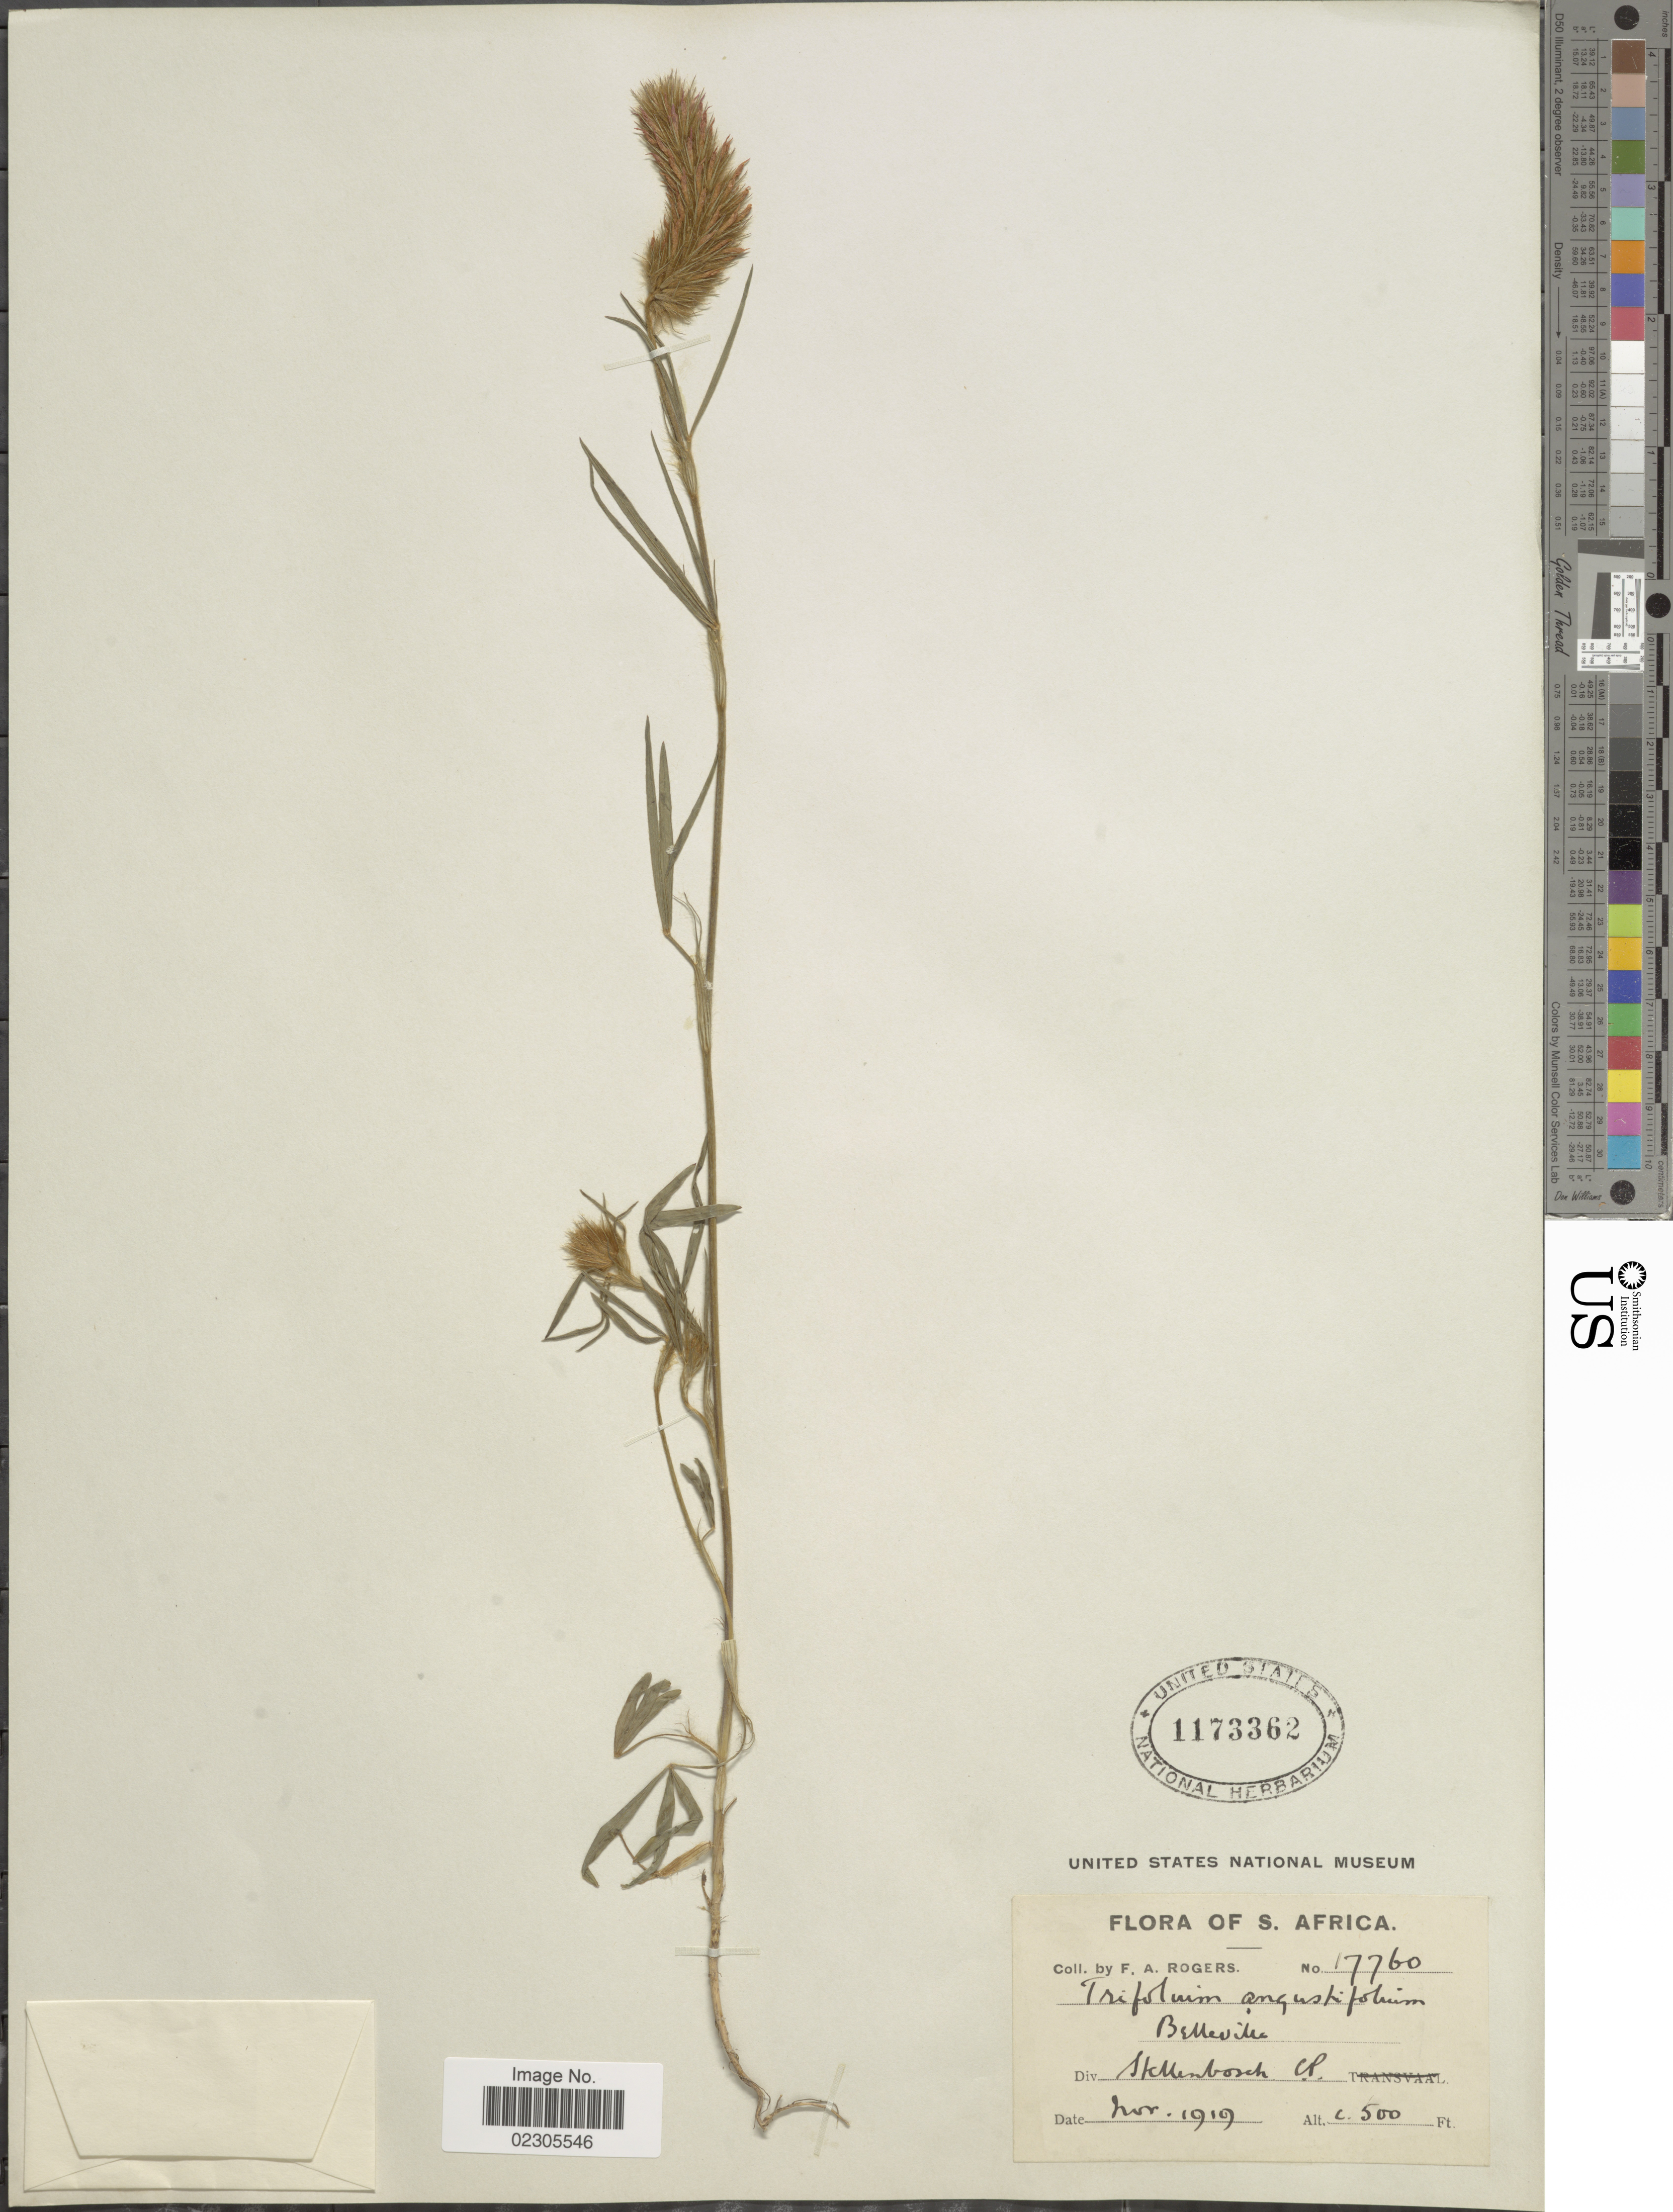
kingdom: Plantae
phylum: Tracheophyta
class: Magnoliopsida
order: Fabales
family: Fabaceae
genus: Trifolium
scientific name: Trifolium angustifolium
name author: L.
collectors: F. A. Rogers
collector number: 17760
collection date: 1919-11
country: South Africa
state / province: Western Cape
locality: Belleville, Div. Stellenbosch, C.P. [Cape Province]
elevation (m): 152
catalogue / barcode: US 1173362